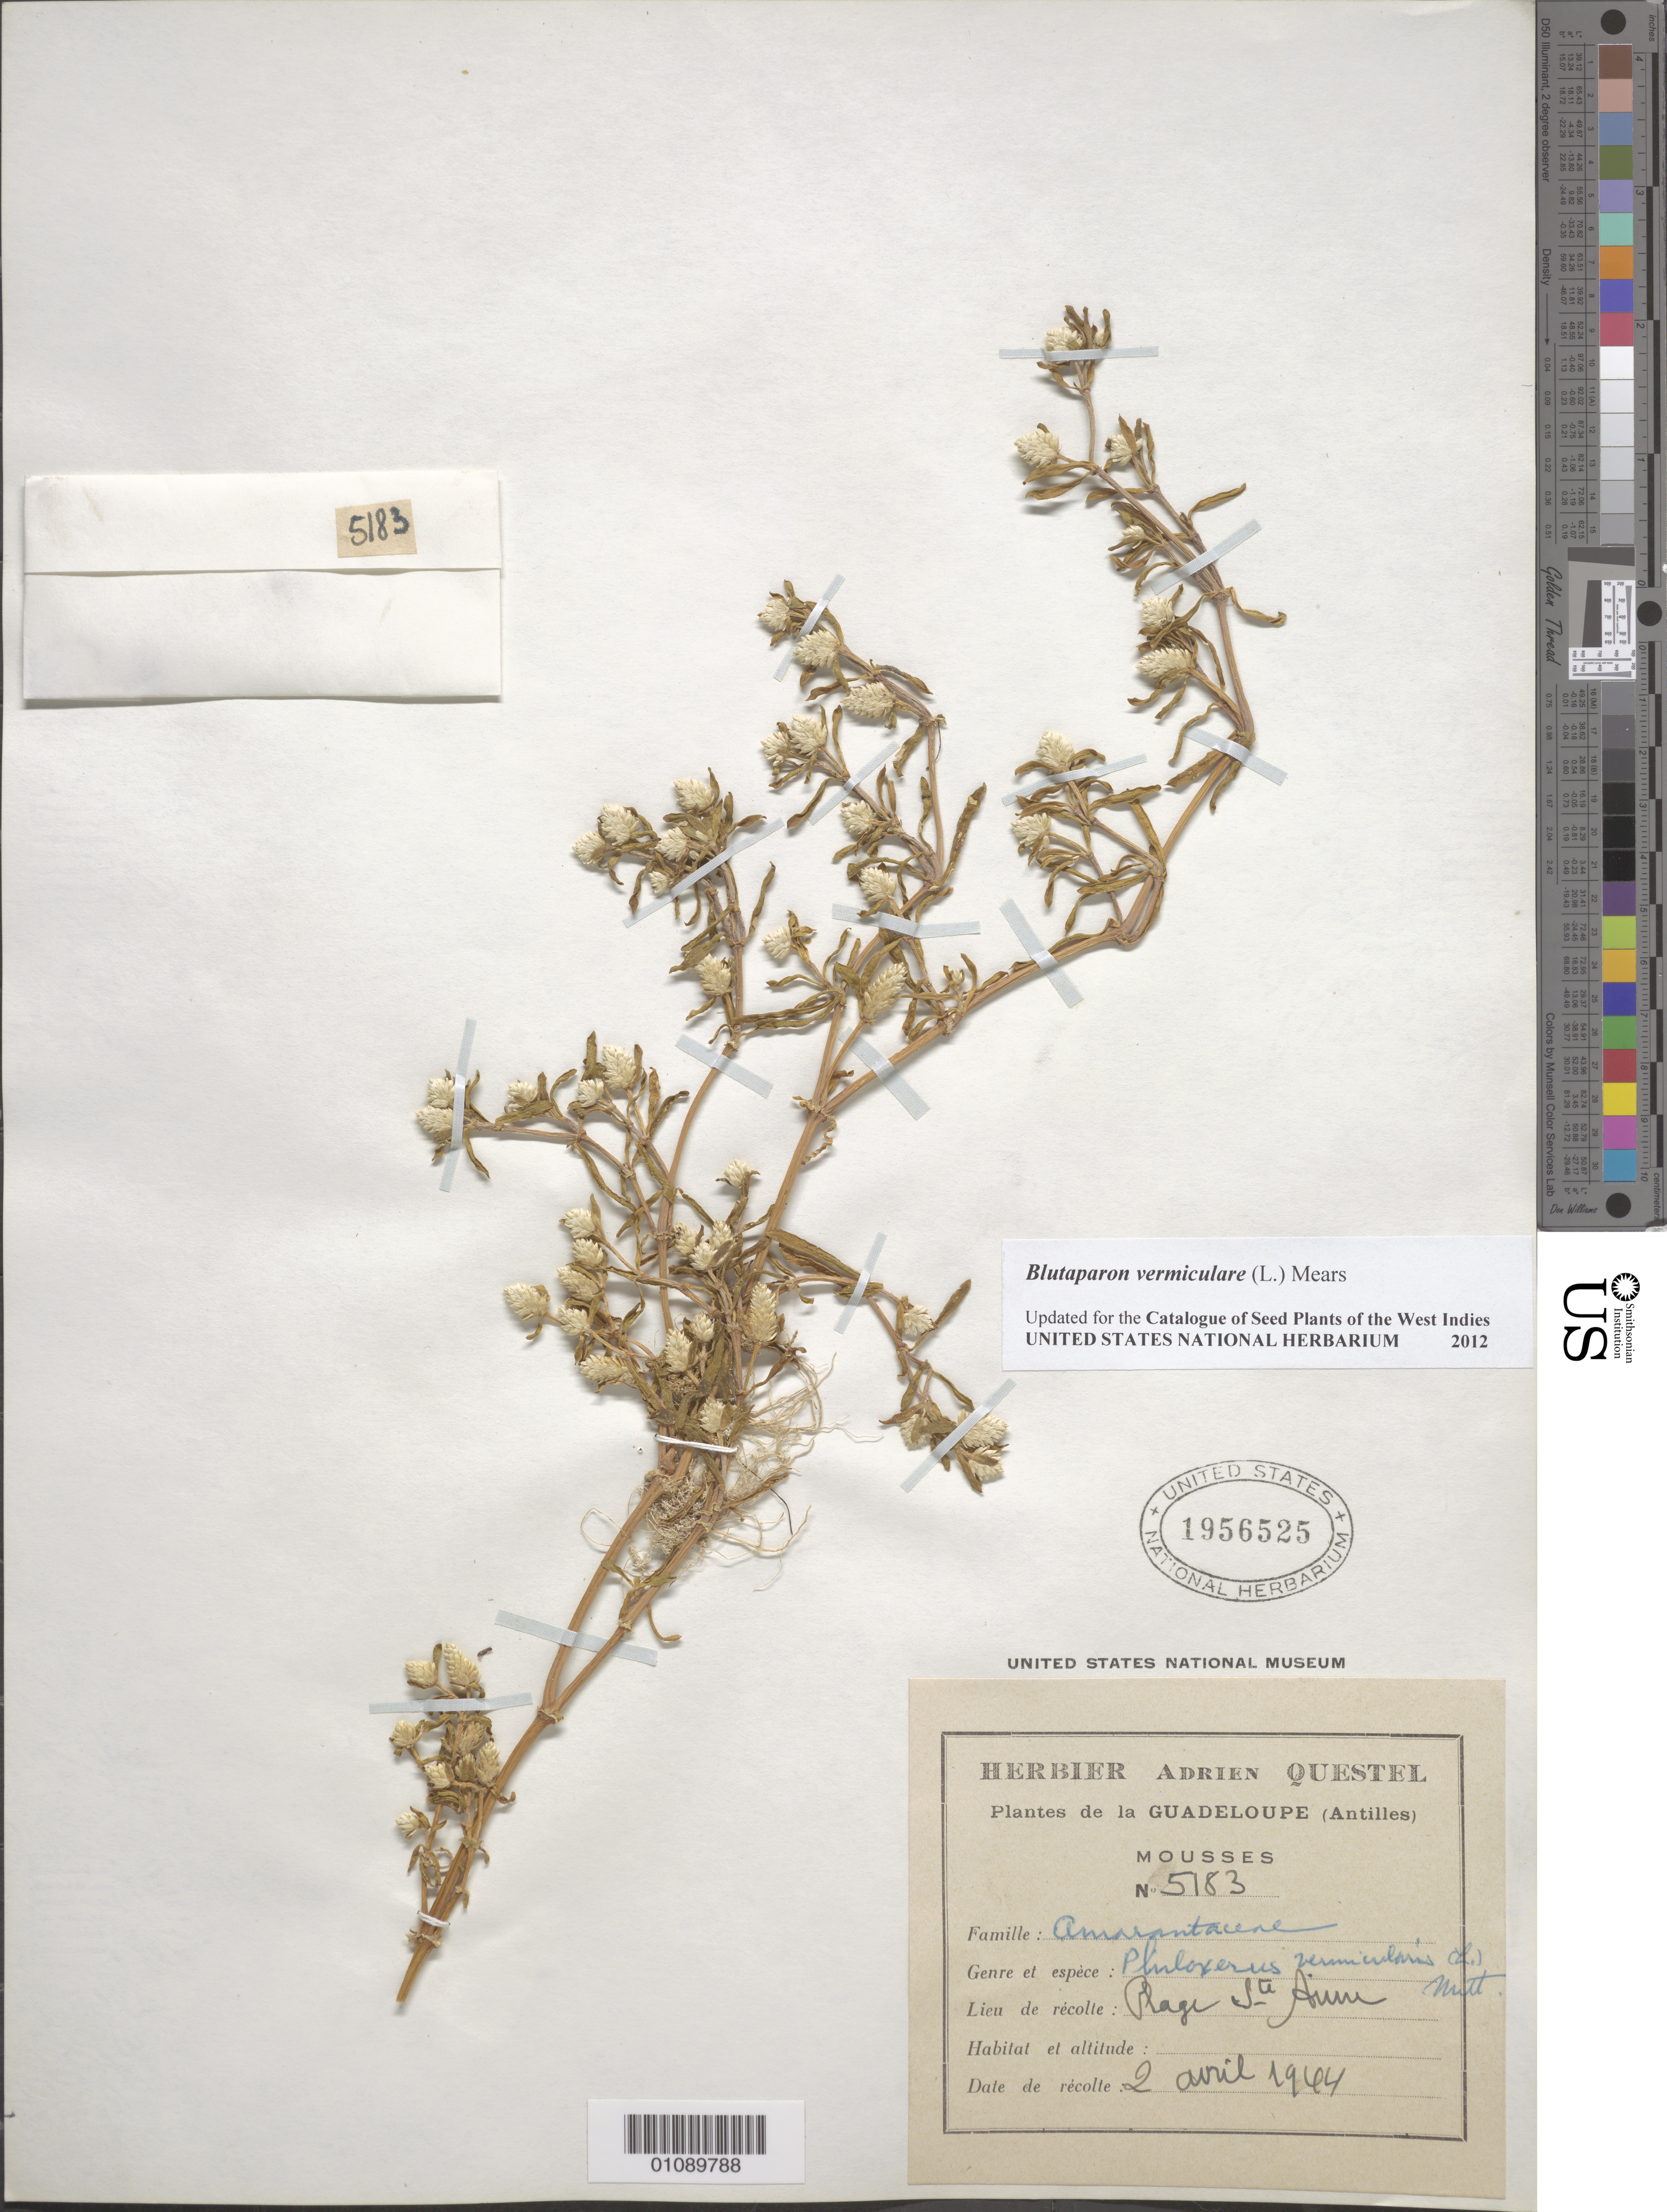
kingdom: Plantae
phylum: Tracheophyta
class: Magnoliopsida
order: Caryophyllales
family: Amaranthaceae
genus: Gomphrena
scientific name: Gomphrena vermicularis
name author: L.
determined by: Strong, Mark T., (BOT), Smithsonian Institution - National Museum of Natural History (UNITED STATES)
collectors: A. Questel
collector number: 5183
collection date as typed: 02 Apr 1964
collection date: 1964-04-02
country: Guadeloupe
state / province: St. Anne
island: Basse Terre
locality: Plage Ste. Anne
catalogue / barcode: US 1956525